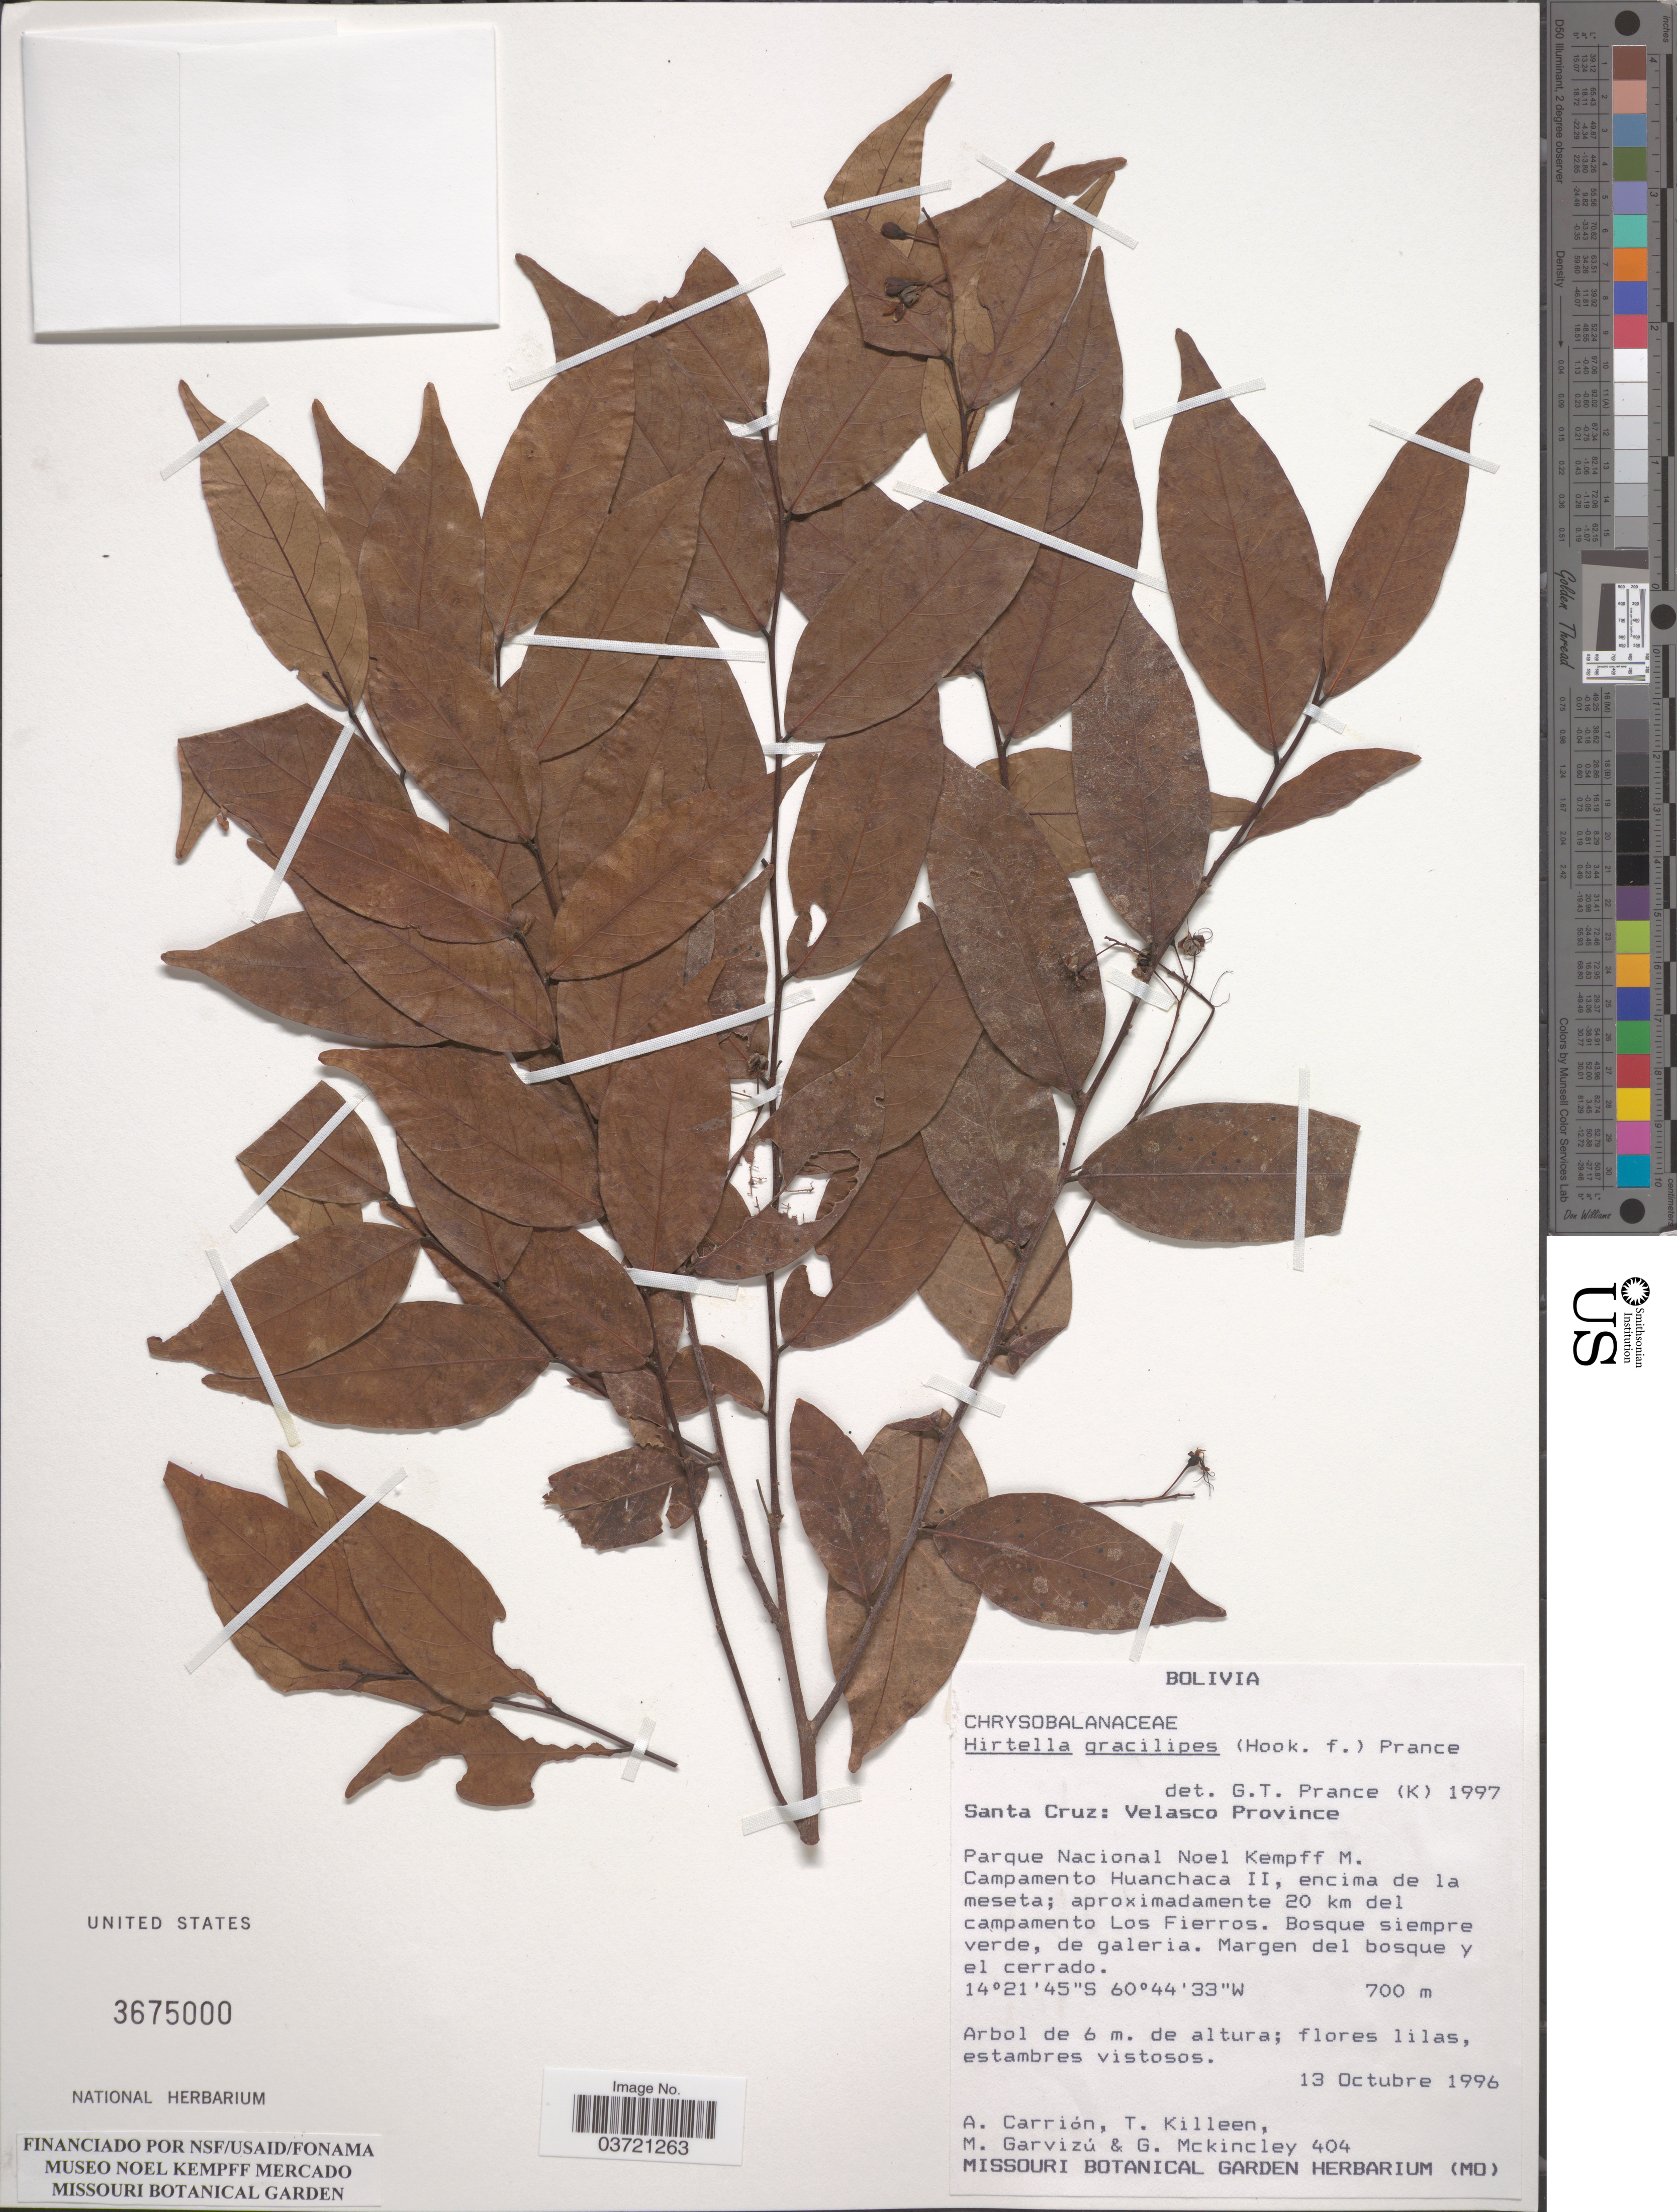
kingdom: Plantae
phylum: Tracheophyta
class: Magnoliopsida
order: Malpighiales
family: Chrysobalanaceae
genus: Hirtella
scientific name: Hirtella gracilipes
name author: (Hook. f.) Prance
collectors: A. Carrion, T. J. Killeen, M. Garvizu & G. Mckincley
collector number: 404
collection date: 1996-10-13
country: Bolivia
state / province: Santa Cruz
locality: Velasco Province. Campamento Huanchaca II, encima de la meseta, aproximadamente 20 km del campamento Los Fierros.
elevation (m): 700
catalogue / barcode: US 3675000